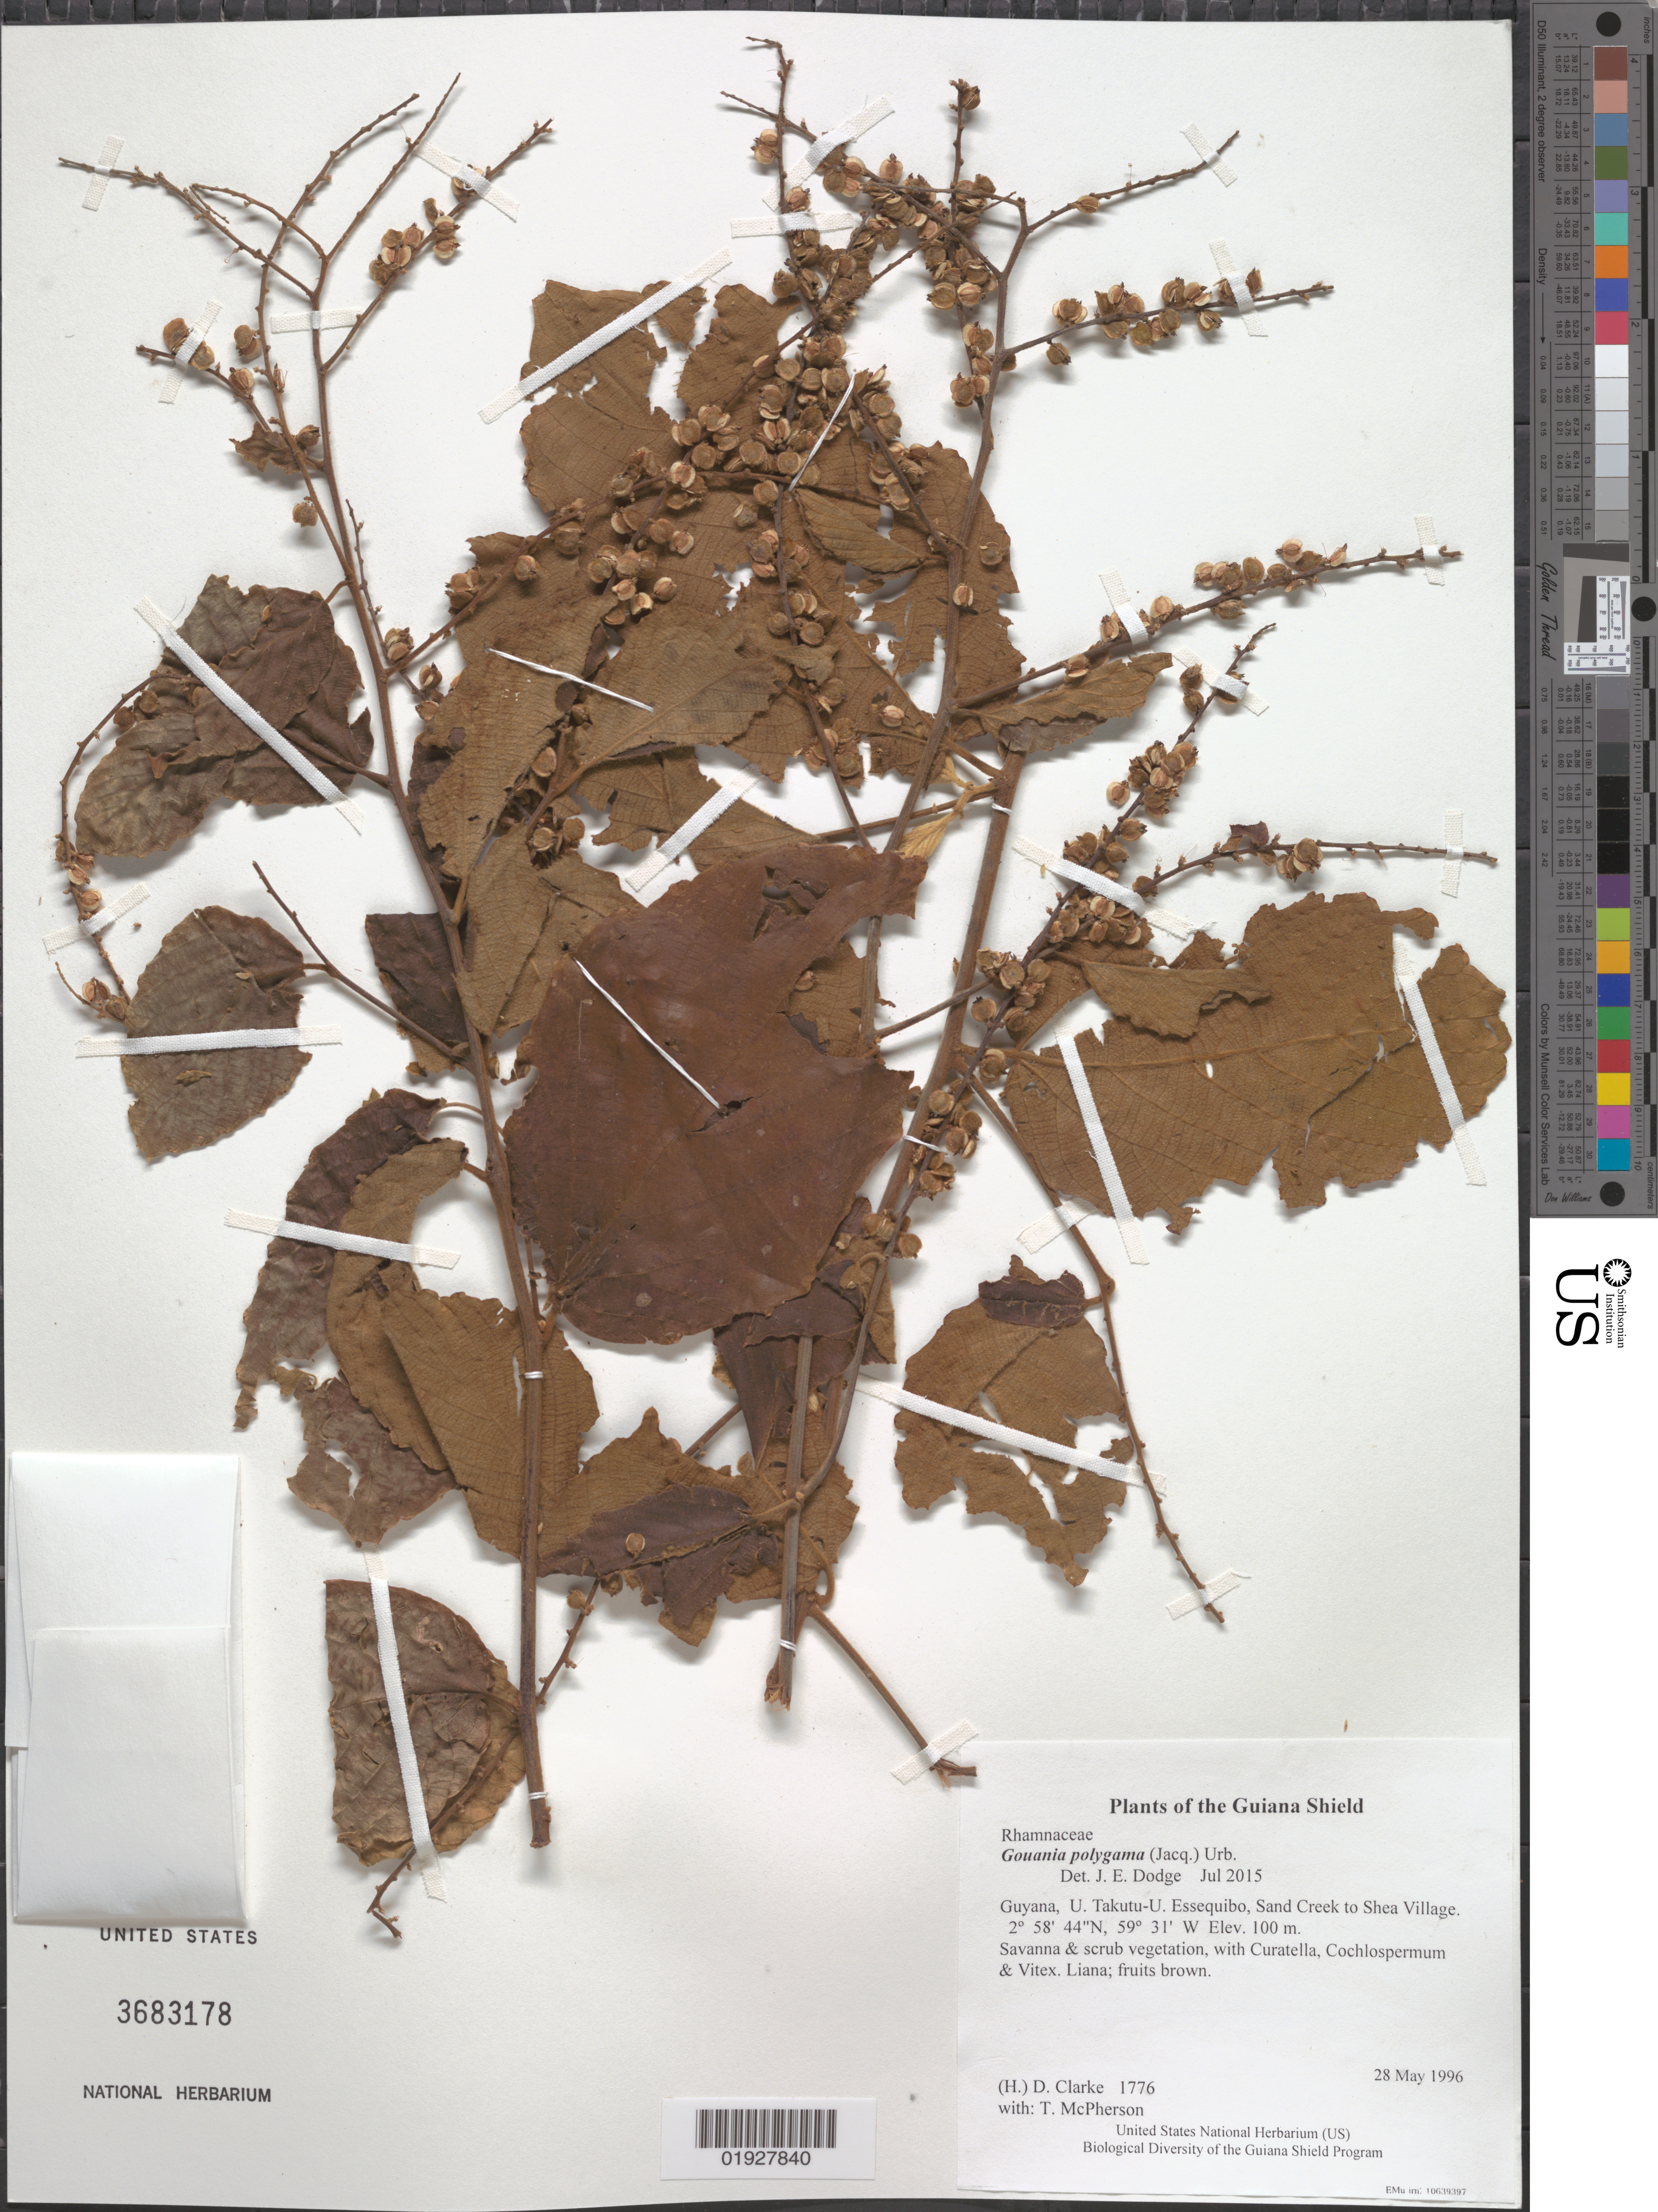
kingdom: Plantae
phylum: Tracheophyta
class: Magnoliopsida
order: Rosales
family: Rhamnaceae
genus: Gouania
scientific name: Gouania velutina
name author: Reissek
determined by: Figueira, Mauricio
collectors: H. D. Clarke & T. McPherson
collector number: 1776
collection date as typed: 28 May 1996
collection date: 1996-05-28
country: Guyana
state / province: U. Takutu-U. Essequibo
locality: Sand Creek to Shea Village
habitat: Savanna & scrub vegetation, with Curatella, Cochlospermum & Vitex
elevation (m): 100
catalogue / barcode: US 3683178